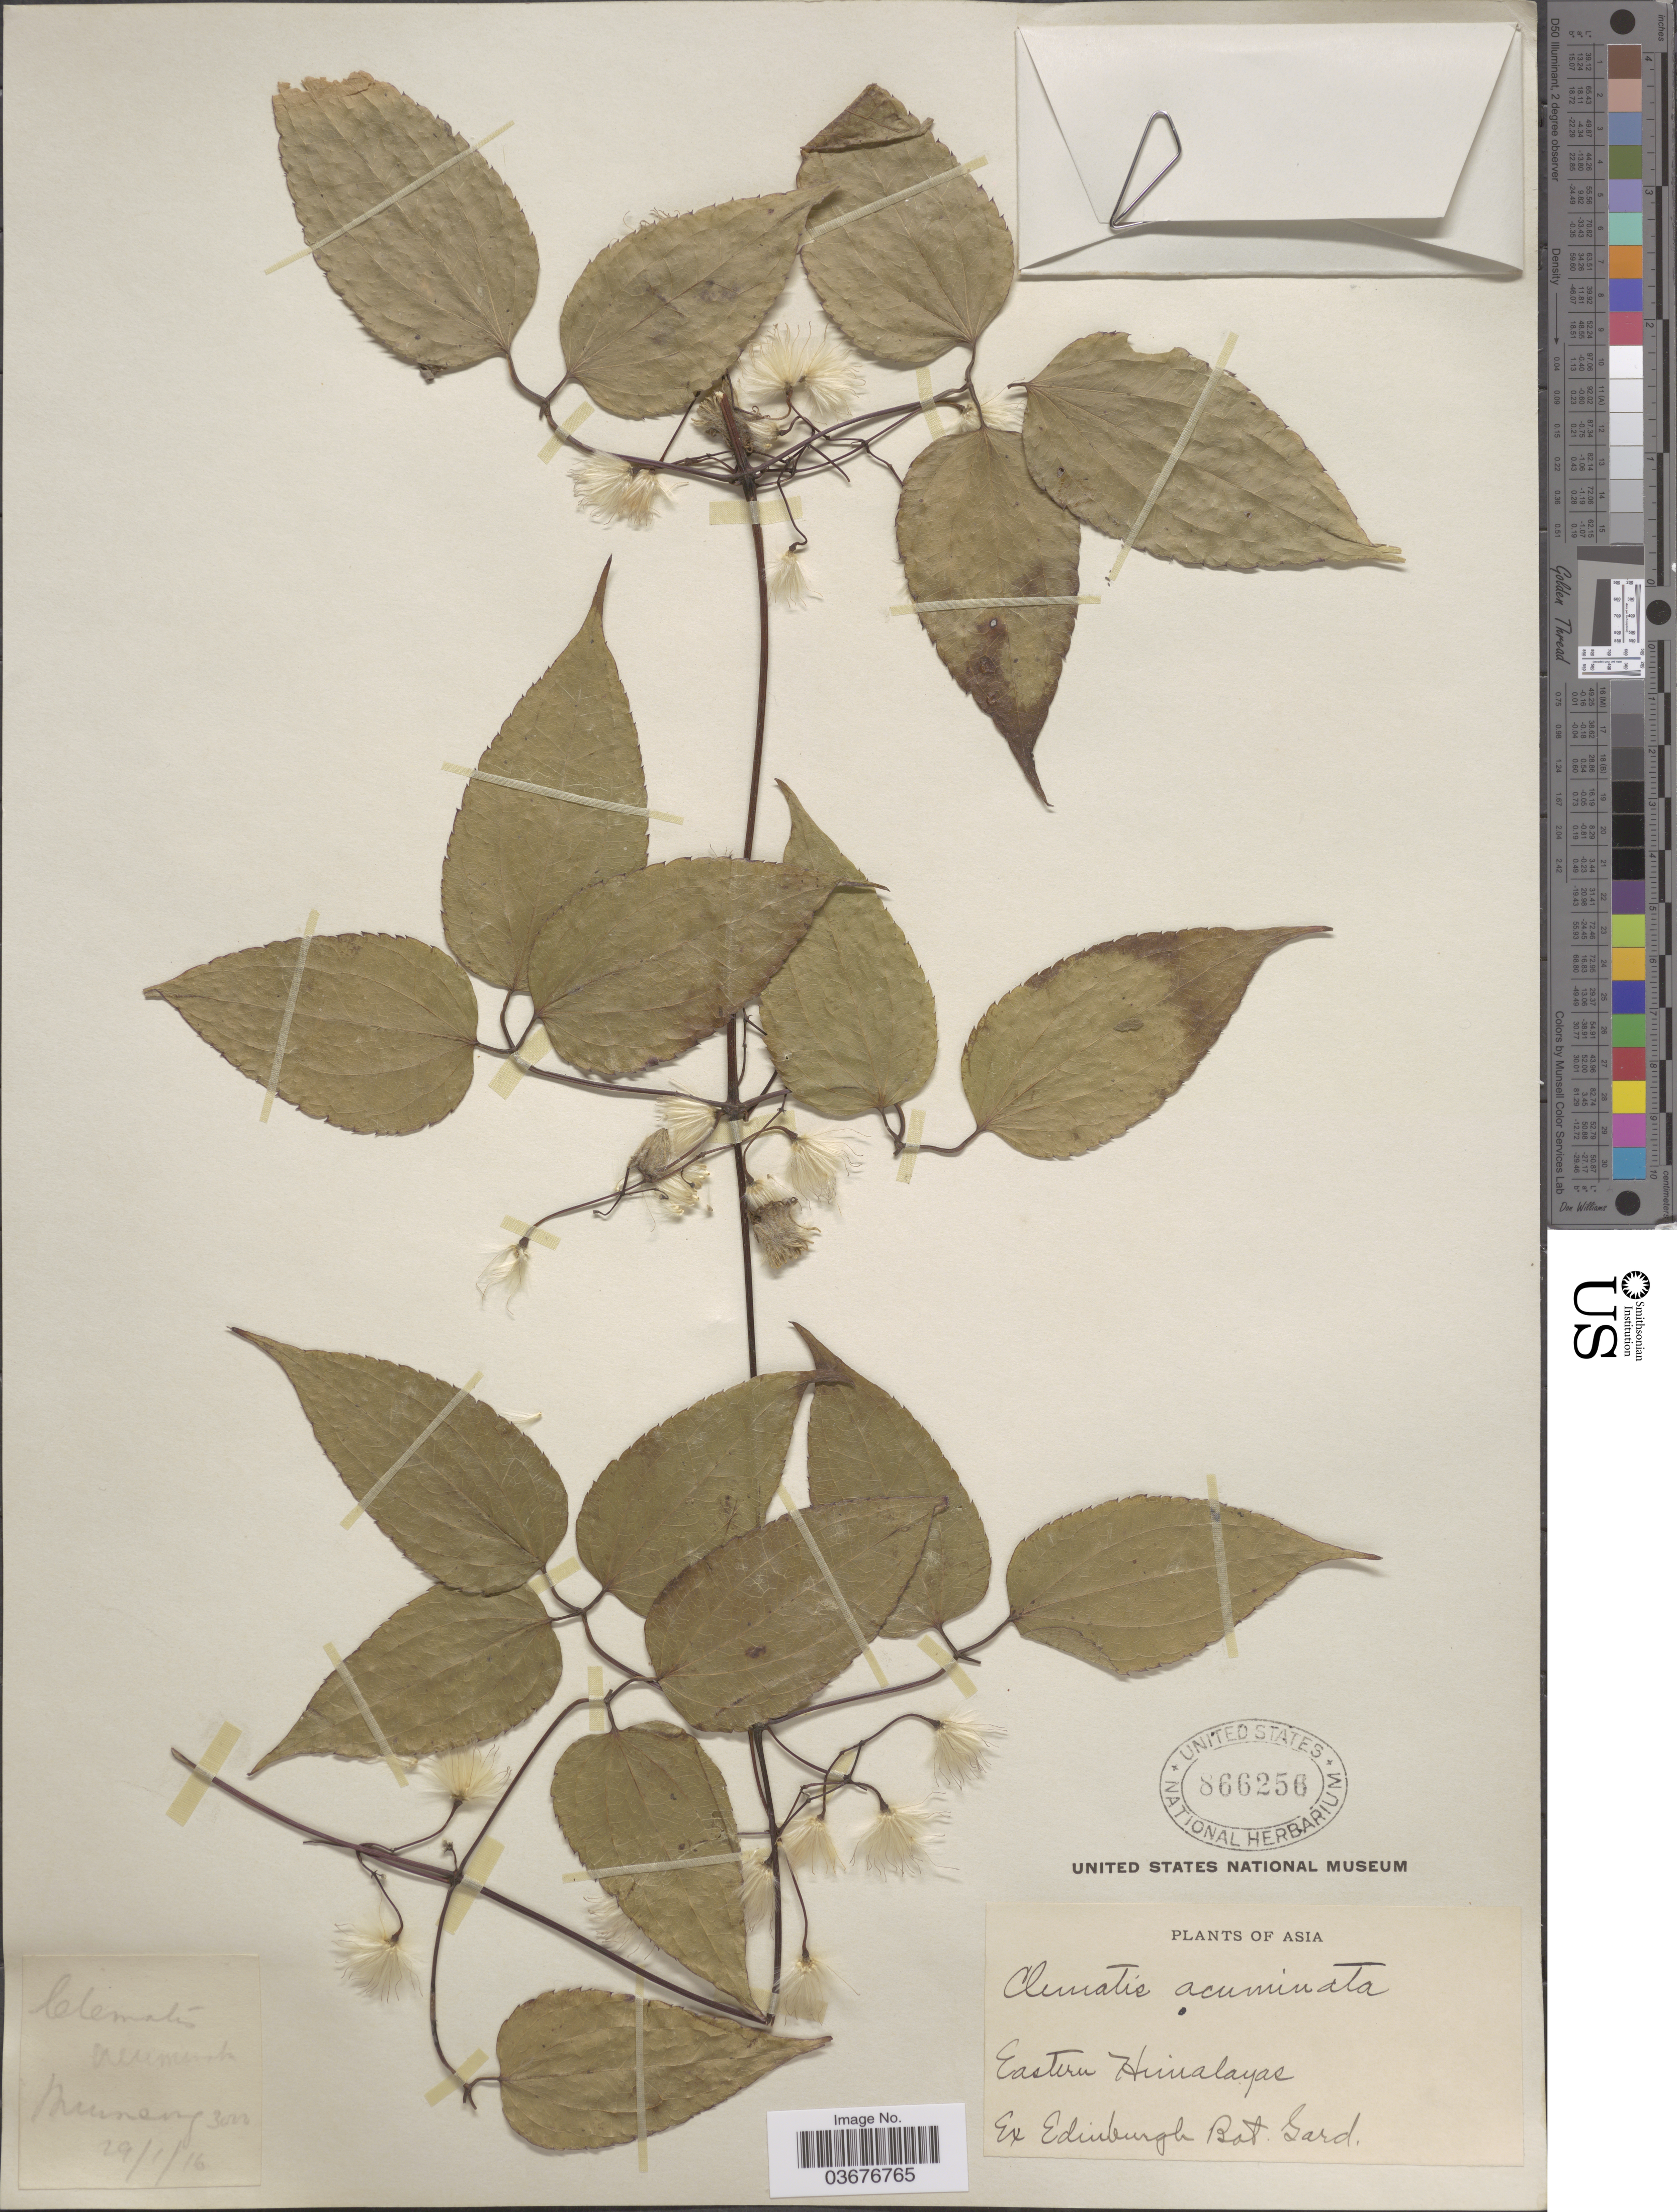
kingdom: Plantae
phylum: Tracheophyta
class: Magnoliopsida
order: Ranunculales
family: Ranunculaceae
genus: Clematis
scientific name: Clematis acuminata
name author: DC.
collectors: Edinburg Bot. Gard.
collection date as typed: Transcribed d/m/y: 29/1/16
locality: Bumeng [interpreted]. Asia. Eastern Himalaya.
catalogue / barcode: US 866256